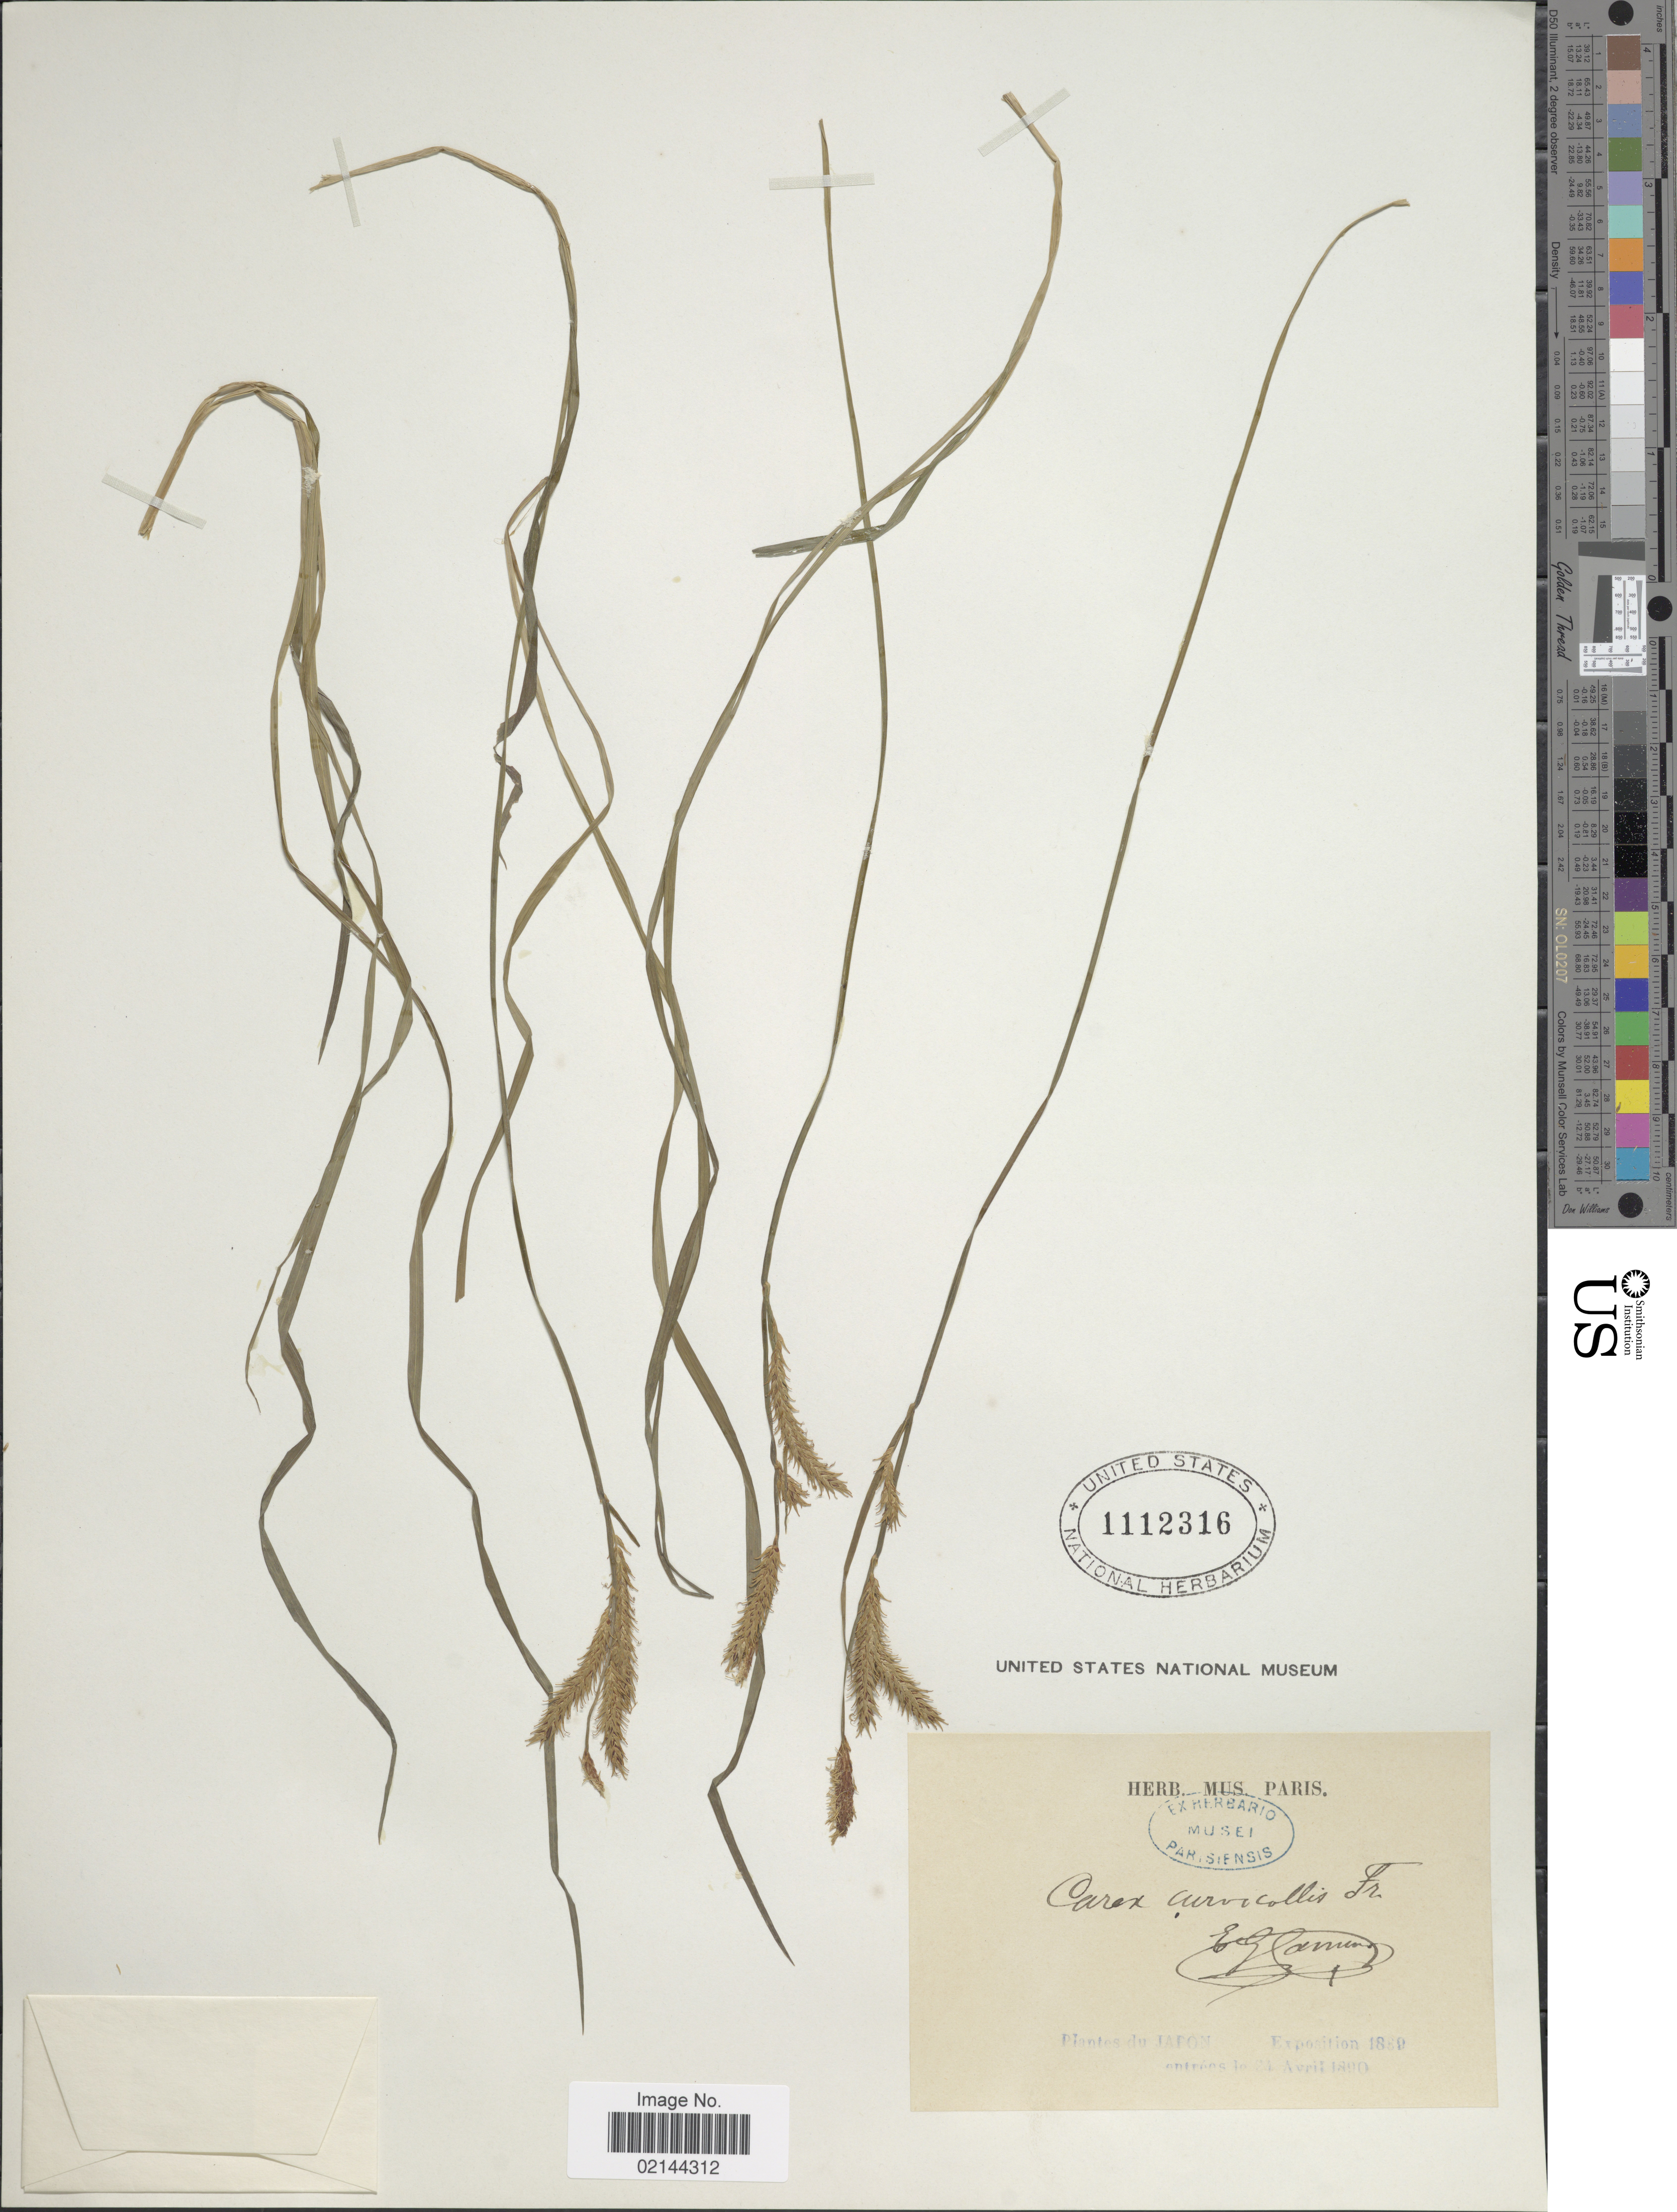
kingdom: Plantae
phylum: Tracheophyta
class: Liliopsida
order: Poales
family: Cyperaceae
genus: Carex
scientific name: Carex curvicollis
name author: Franch. & Sav.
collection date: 1890-04-24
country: Japan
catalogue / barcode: US 1112316